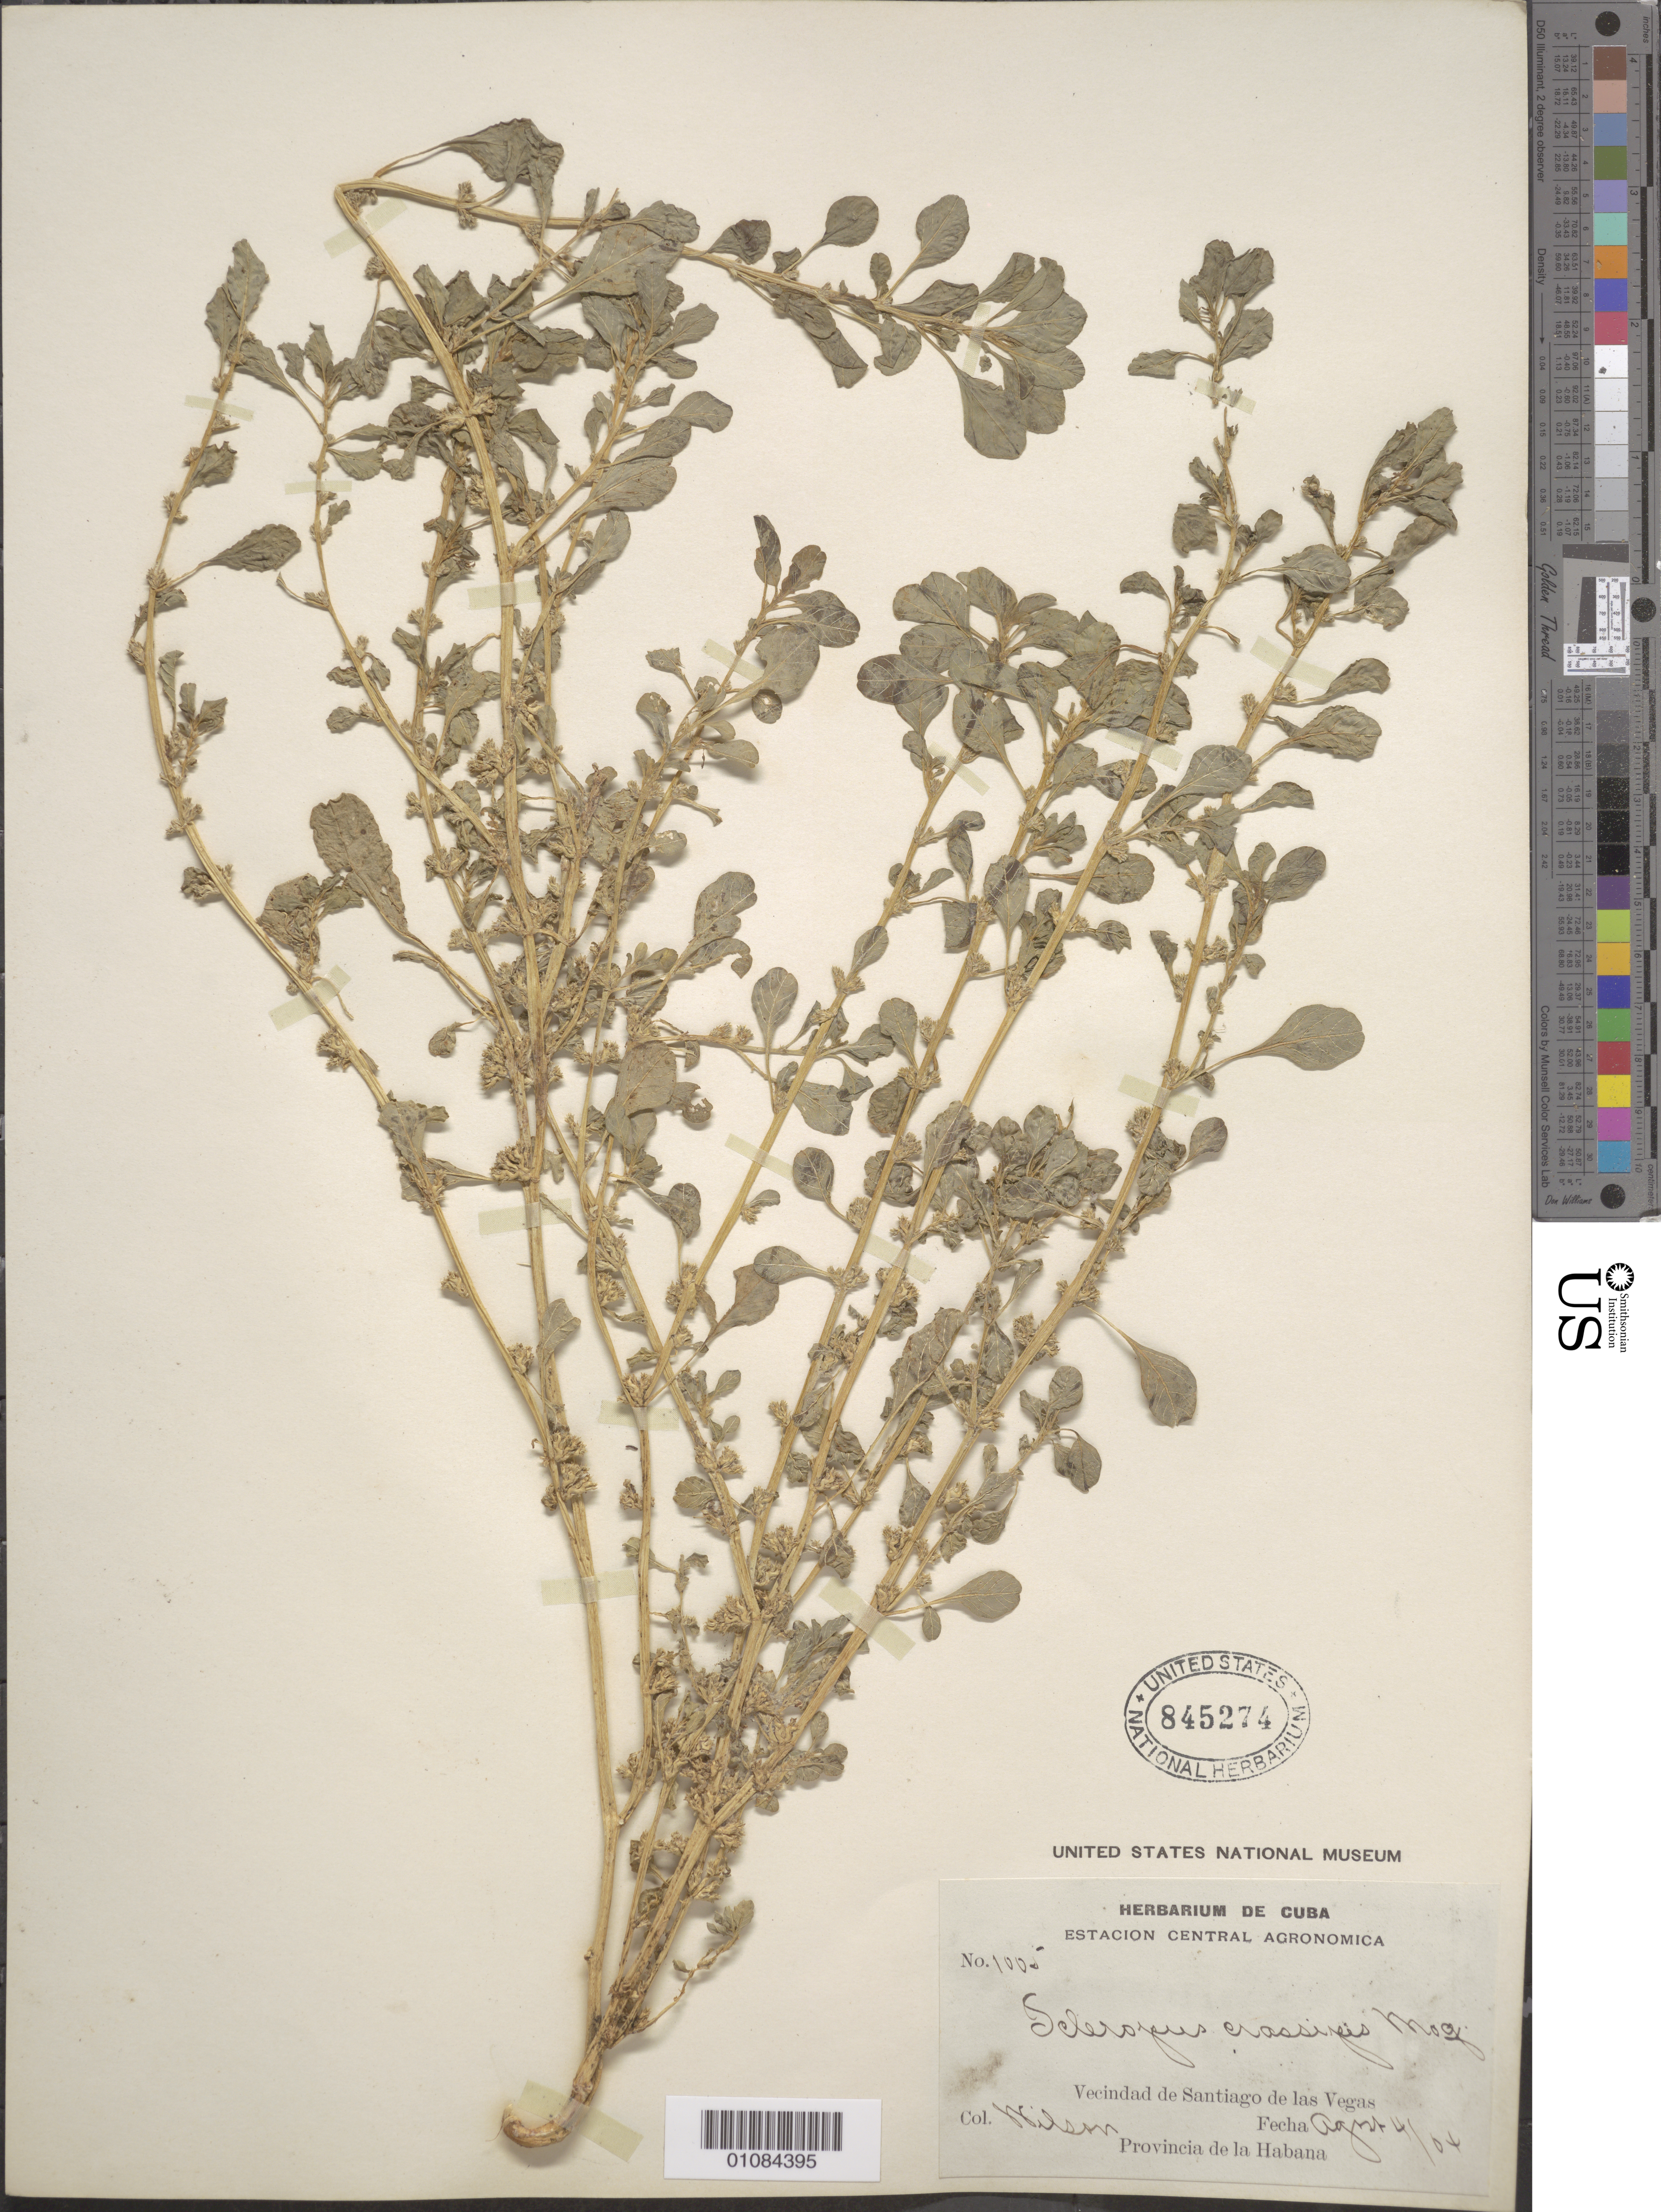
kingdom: Plantae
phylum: Tracheophyta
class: Magnoliopsida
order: Caryophyllales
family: Amaranthaceae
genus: Amaranthus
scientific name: Amaranthus crassipes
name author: Schltdl.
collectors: -- Wilson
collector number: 1005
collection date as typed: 04 Aug 1904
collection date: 1904-08-04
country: Cuba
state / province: La Habana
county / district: Municipio Boyeros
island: Cuba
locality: Santiago de las Vegas (vecindad de)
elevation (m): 97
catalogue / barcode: US 845274